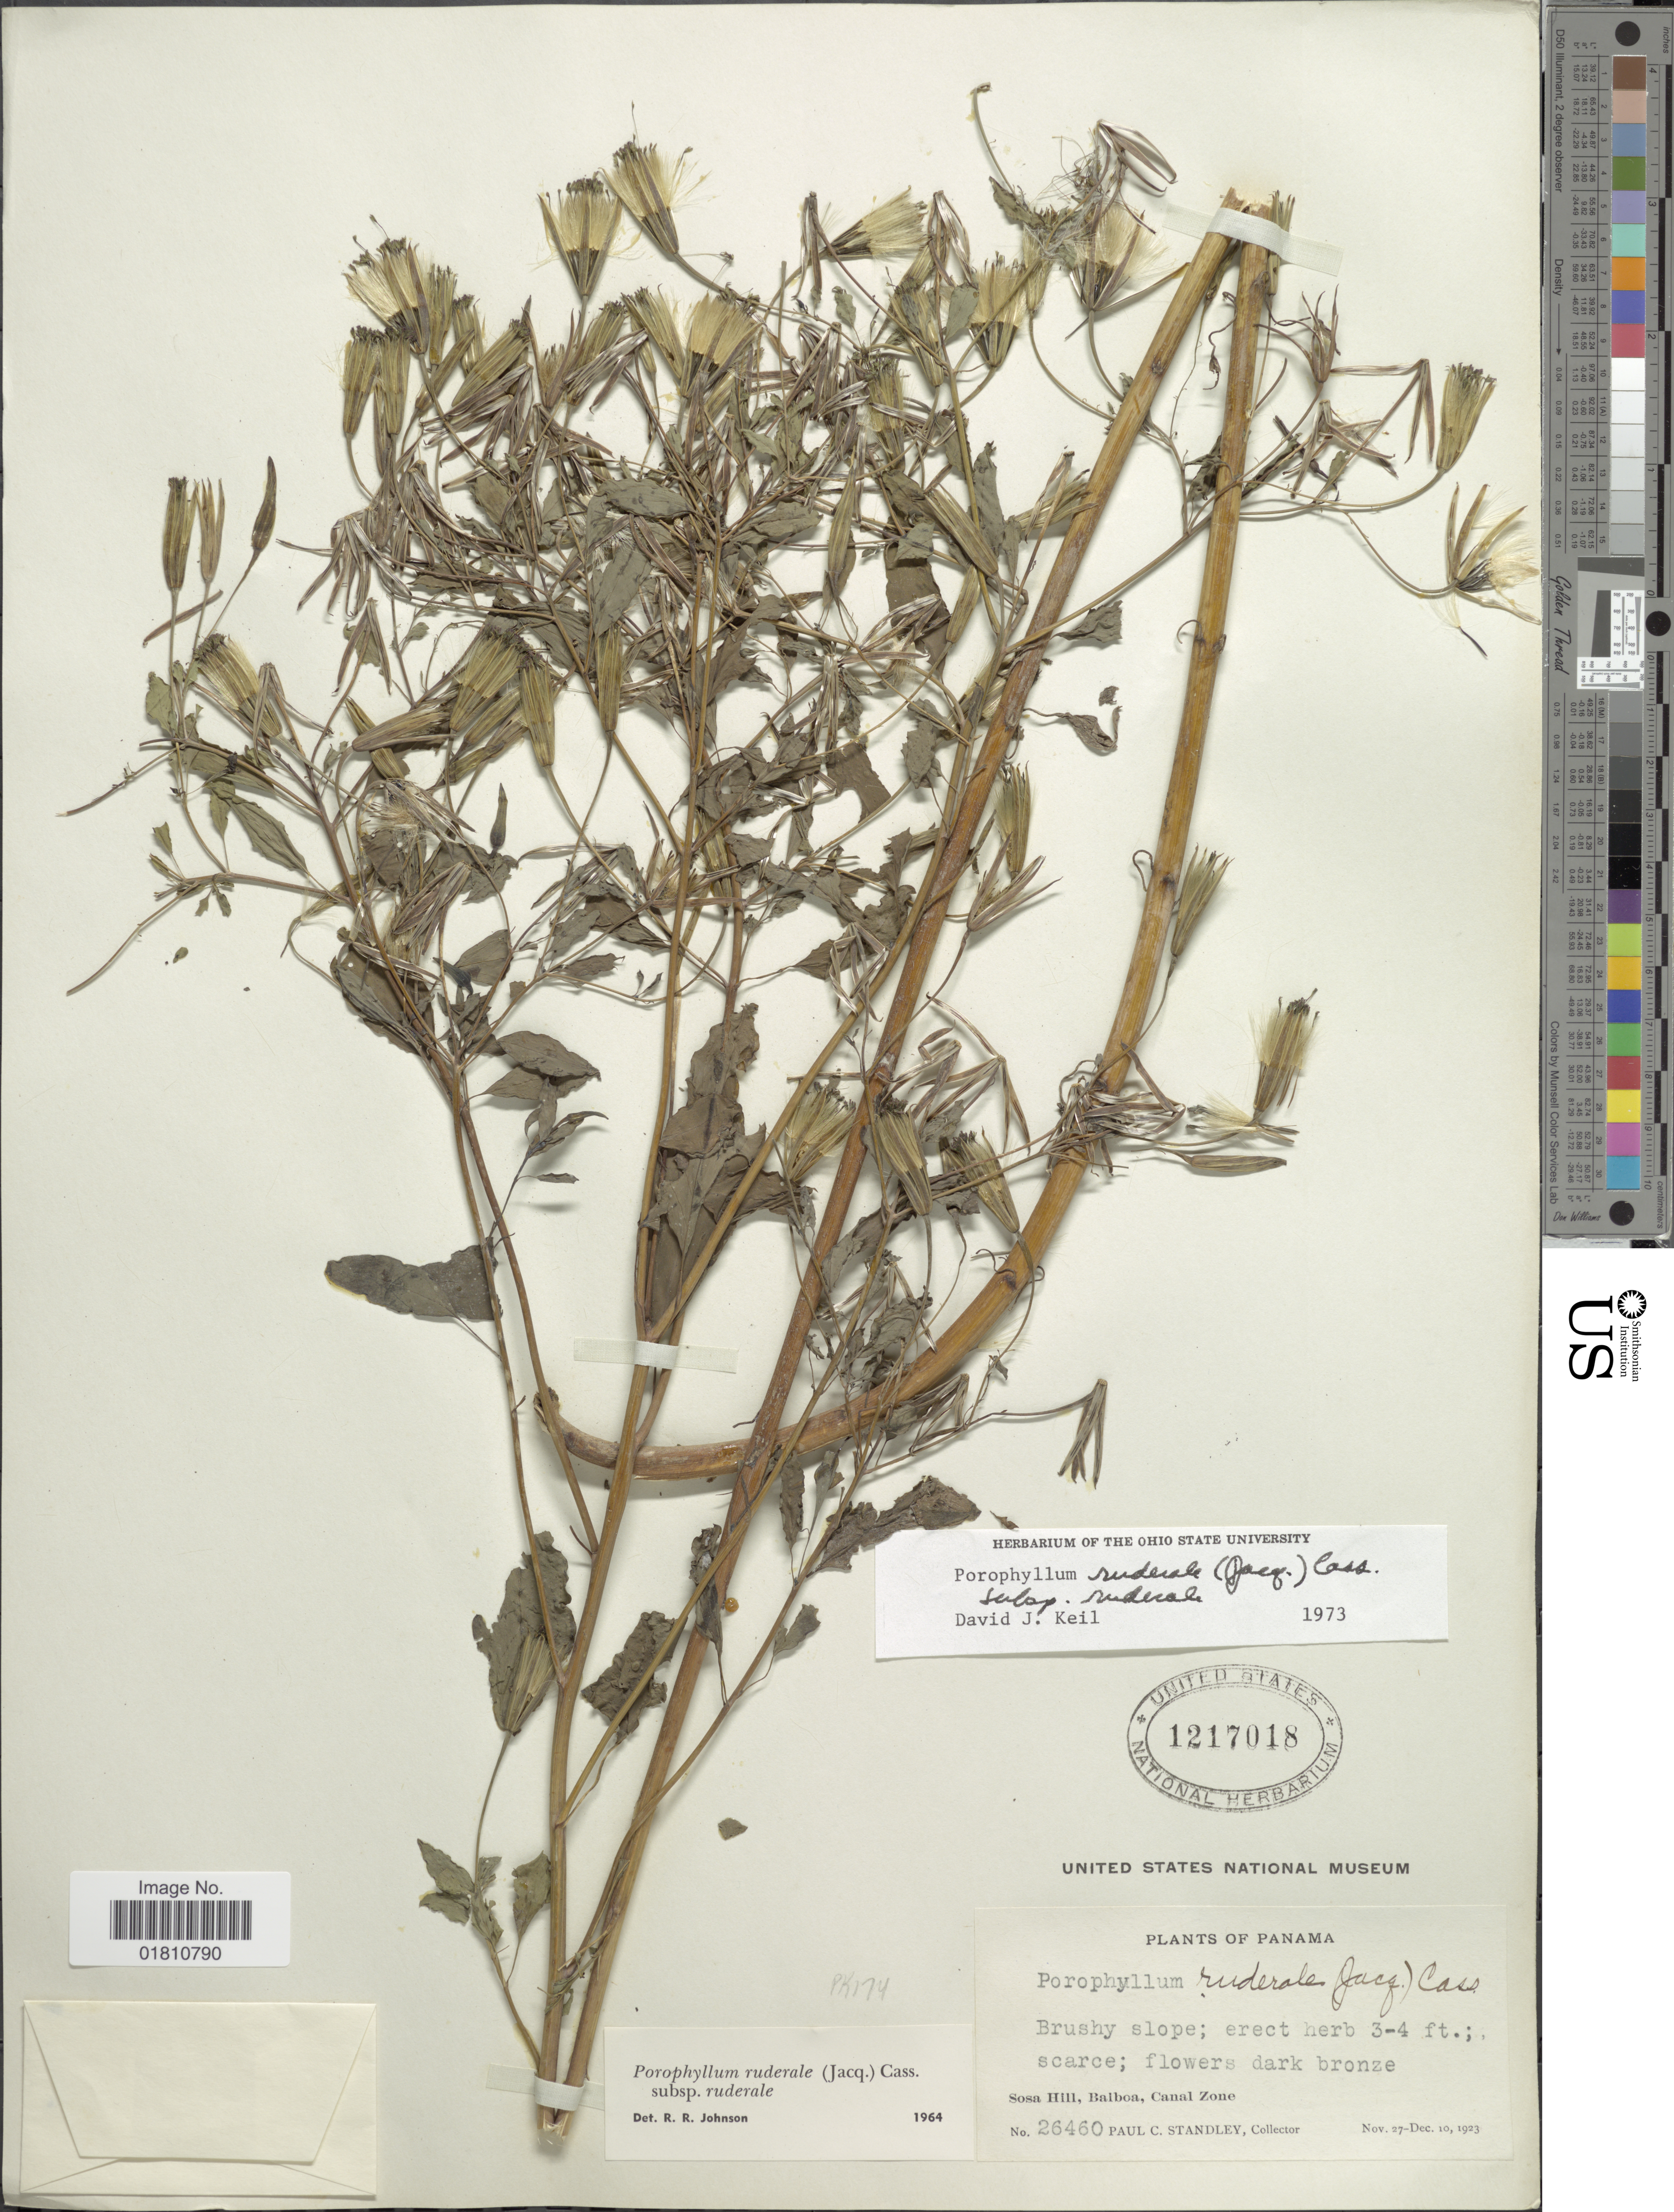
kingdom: Plantae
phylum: Tracheophyta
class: Magnoliopsida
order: Asterales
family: Asteraceae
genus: Porophyllum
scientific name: Porophyllum ruderale subsp. macrocephalum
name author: (DC.) R.R. Johnson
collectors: P. C. Standley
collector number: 26460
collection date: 1923-11-27/1923-12-10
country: Panama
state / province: Colón / Panamá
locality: Canal Zone, Balboa, sosa Hill, brushy slope.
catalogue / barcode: US 1217018